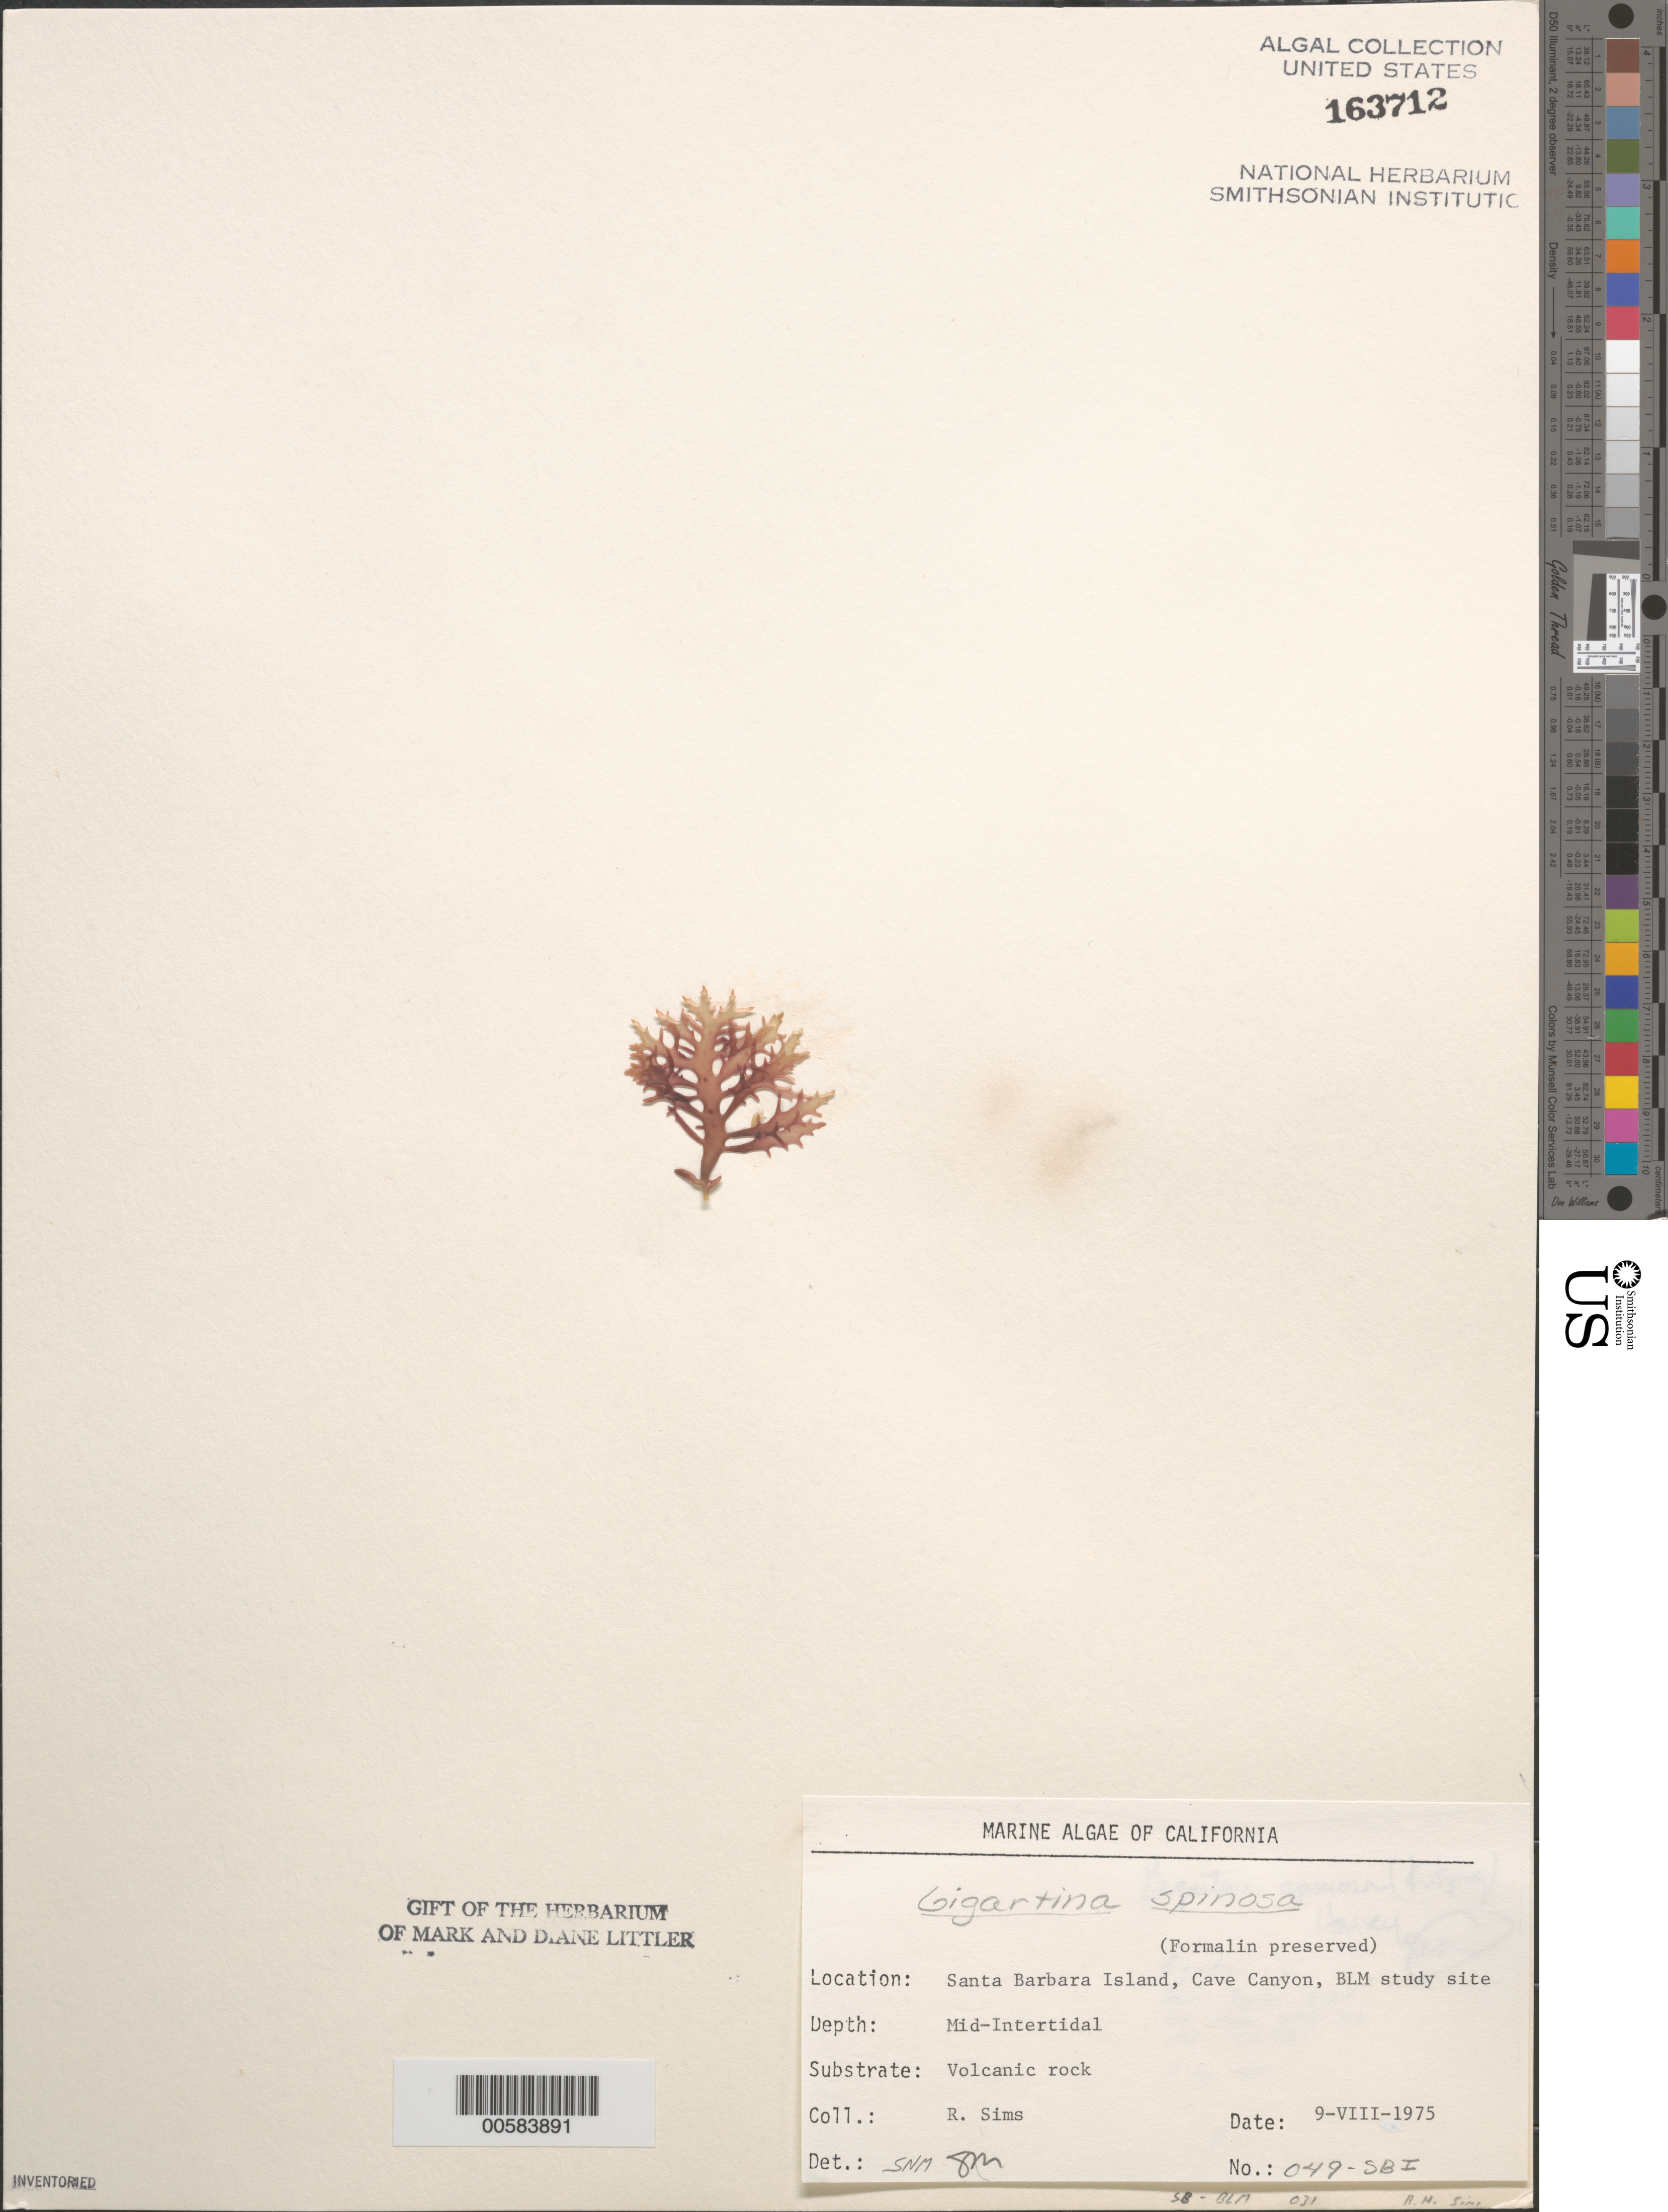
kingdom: Plantae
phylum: Rhodophyta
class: Florideophyceae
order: Gigartinales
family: Gigartinaceae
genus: Chondracanthus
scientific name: Chondracanthus spinosus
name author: (Kütz.) Guiry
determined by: Algae name updating Project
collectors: R. H. Sims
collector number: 049-sbi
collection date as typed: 09 Aug 1975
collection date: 1975-08-09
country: United States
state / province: California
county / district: Santa Barbara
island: Santa Barbara Island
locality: Cave Canyon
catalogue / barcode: US 163712